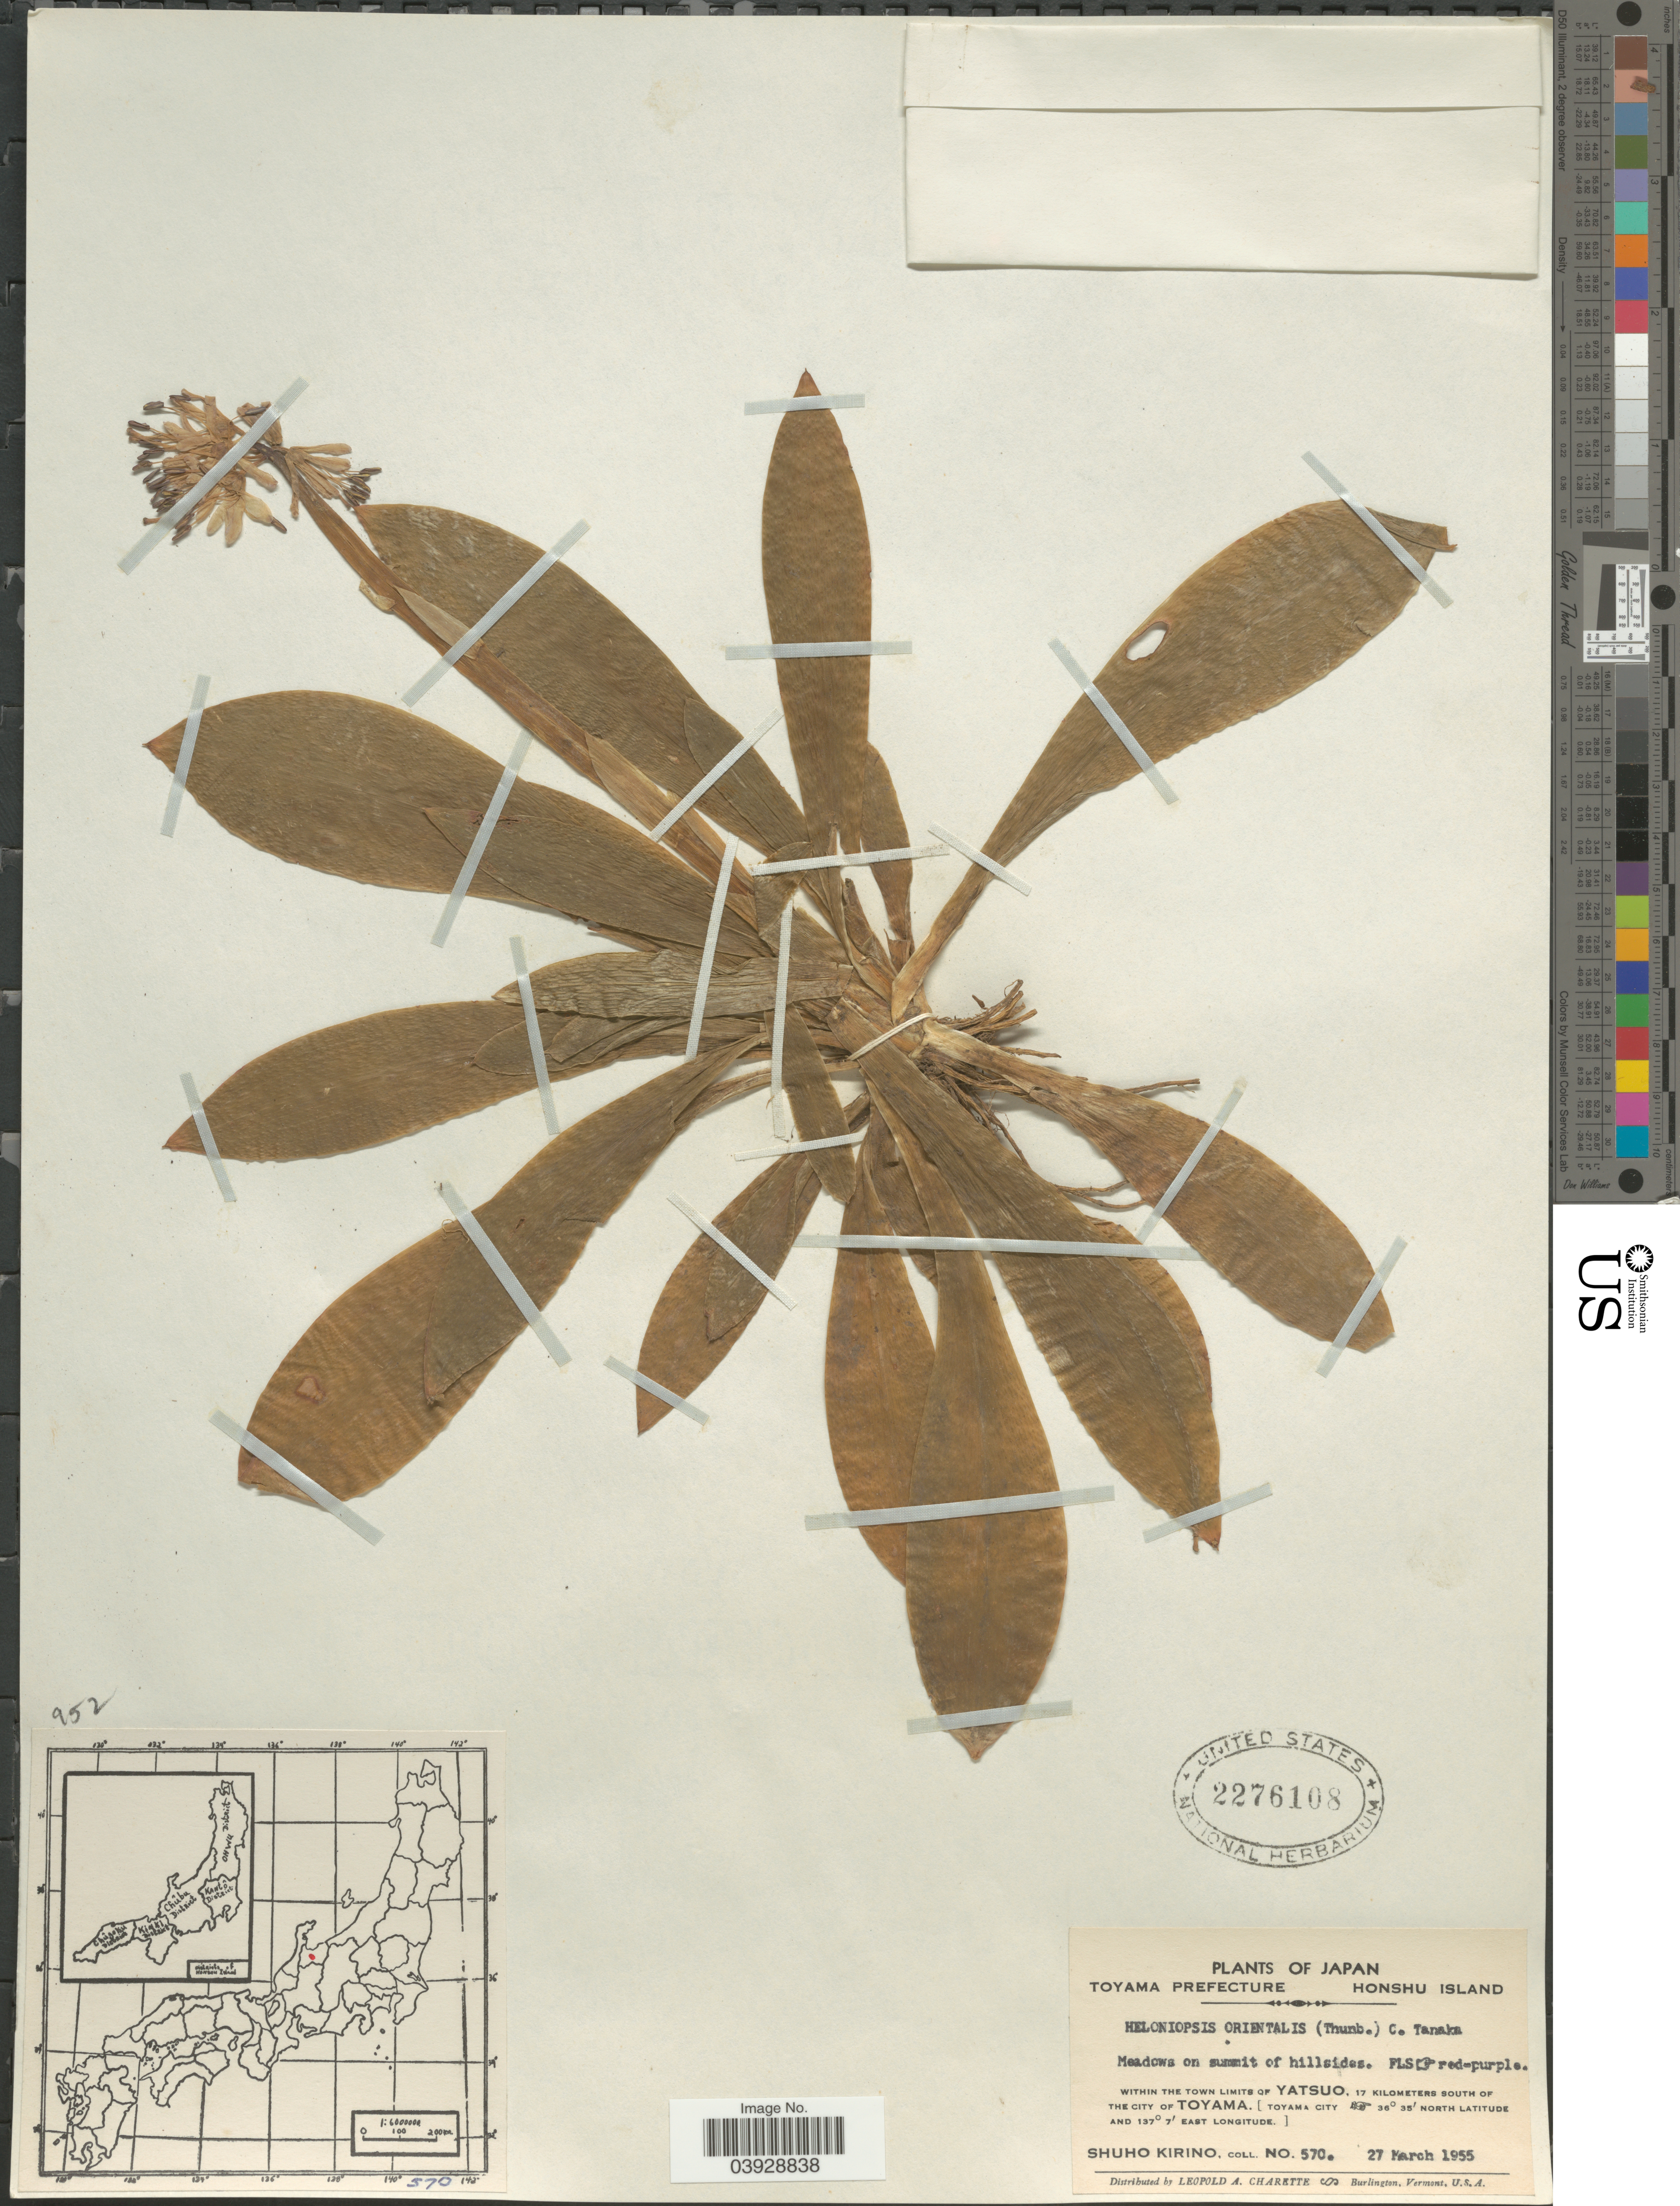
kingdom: Plantae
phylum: Tracheophyta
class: Liliopsida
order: Liliales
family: Melanthiaceae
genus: Heloniopsis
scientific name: Heloniopsis orientalis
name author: (Thunb.) C. Tanaka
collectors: S. Kirino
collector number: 570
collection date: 1955-03-27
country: Japan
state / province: Toyama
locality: Toyama Prefecture. Honshu Island. Within the town limits of Yatsuo, 17 kilometers south of the city of Toyama. [Toyama City].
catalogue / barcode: US 2276108